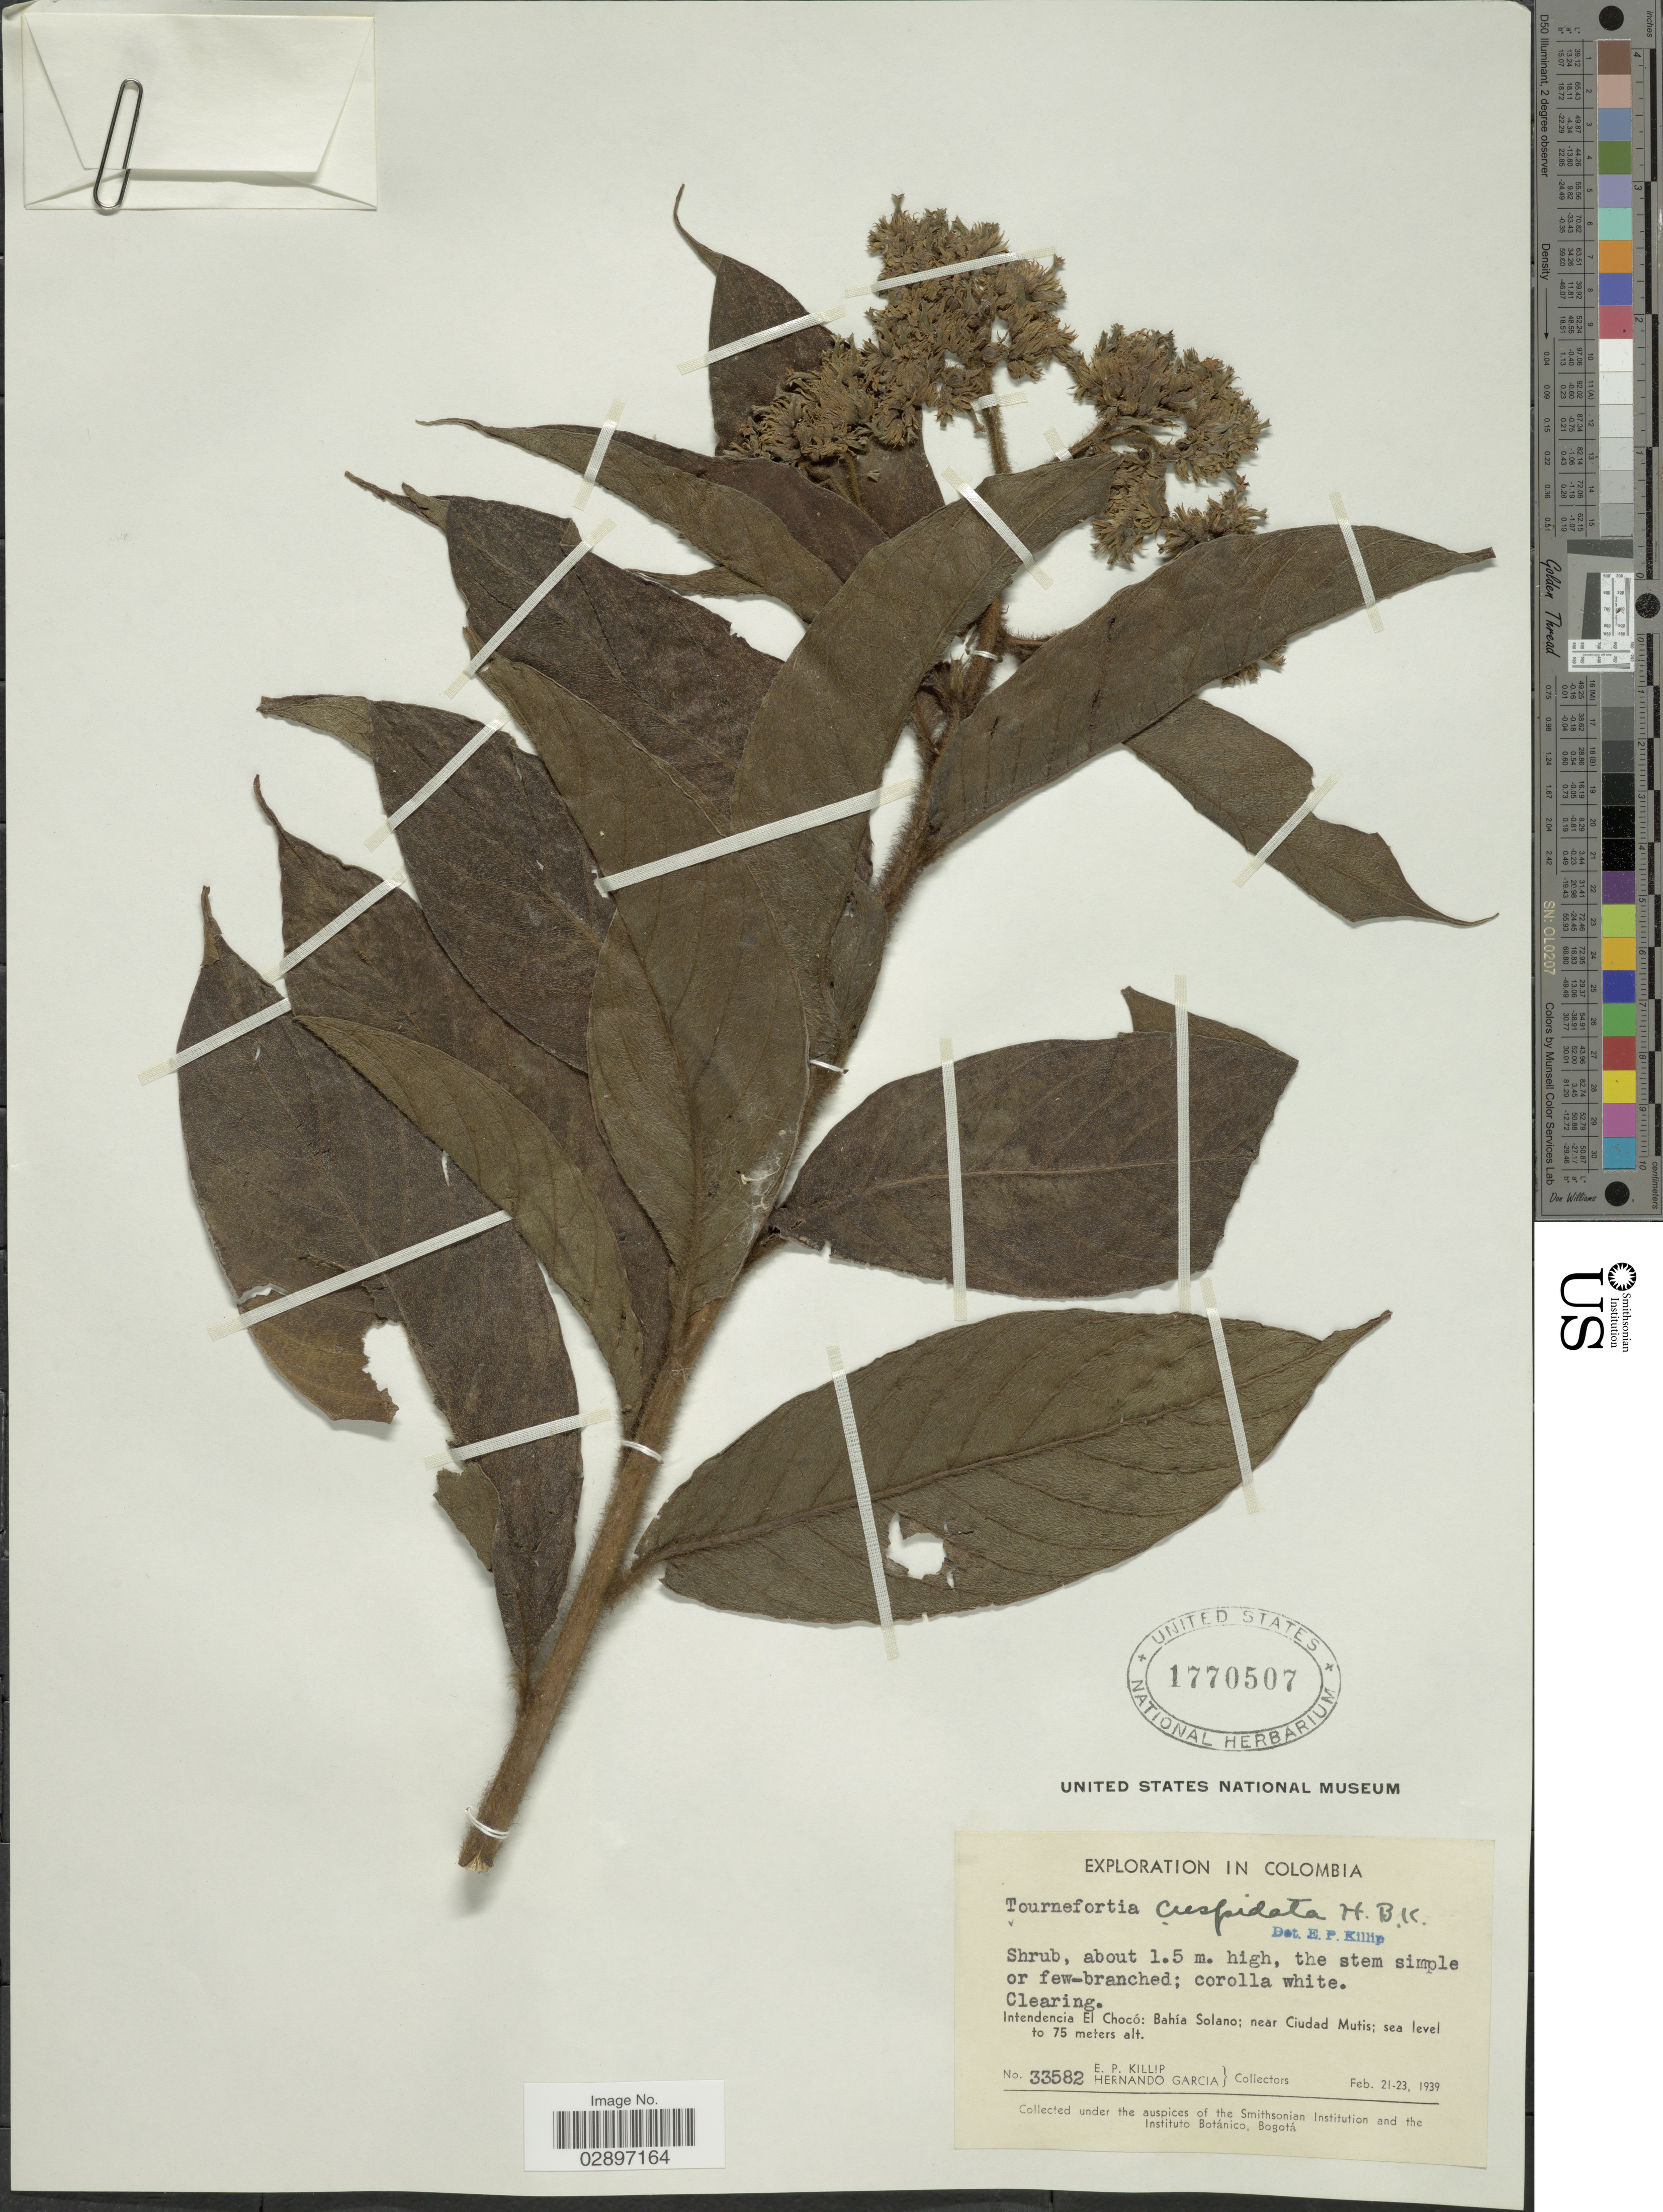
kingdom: Plantae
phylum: Tracheophyta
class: Magnoliopsida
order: Boraginales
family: Heliotropiaceae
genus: Tournefortia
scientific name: Tournefortia cuspidata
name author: Kunth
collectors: E. P. Killip & H. Garcia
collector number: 33582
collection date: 1939-02-21/1939-02-23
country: Colombia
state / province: Chocó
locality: Intendencia El Chocó: Bahía Solano; near Ciudad Mutis.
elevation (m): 0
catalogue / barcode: US 1770507